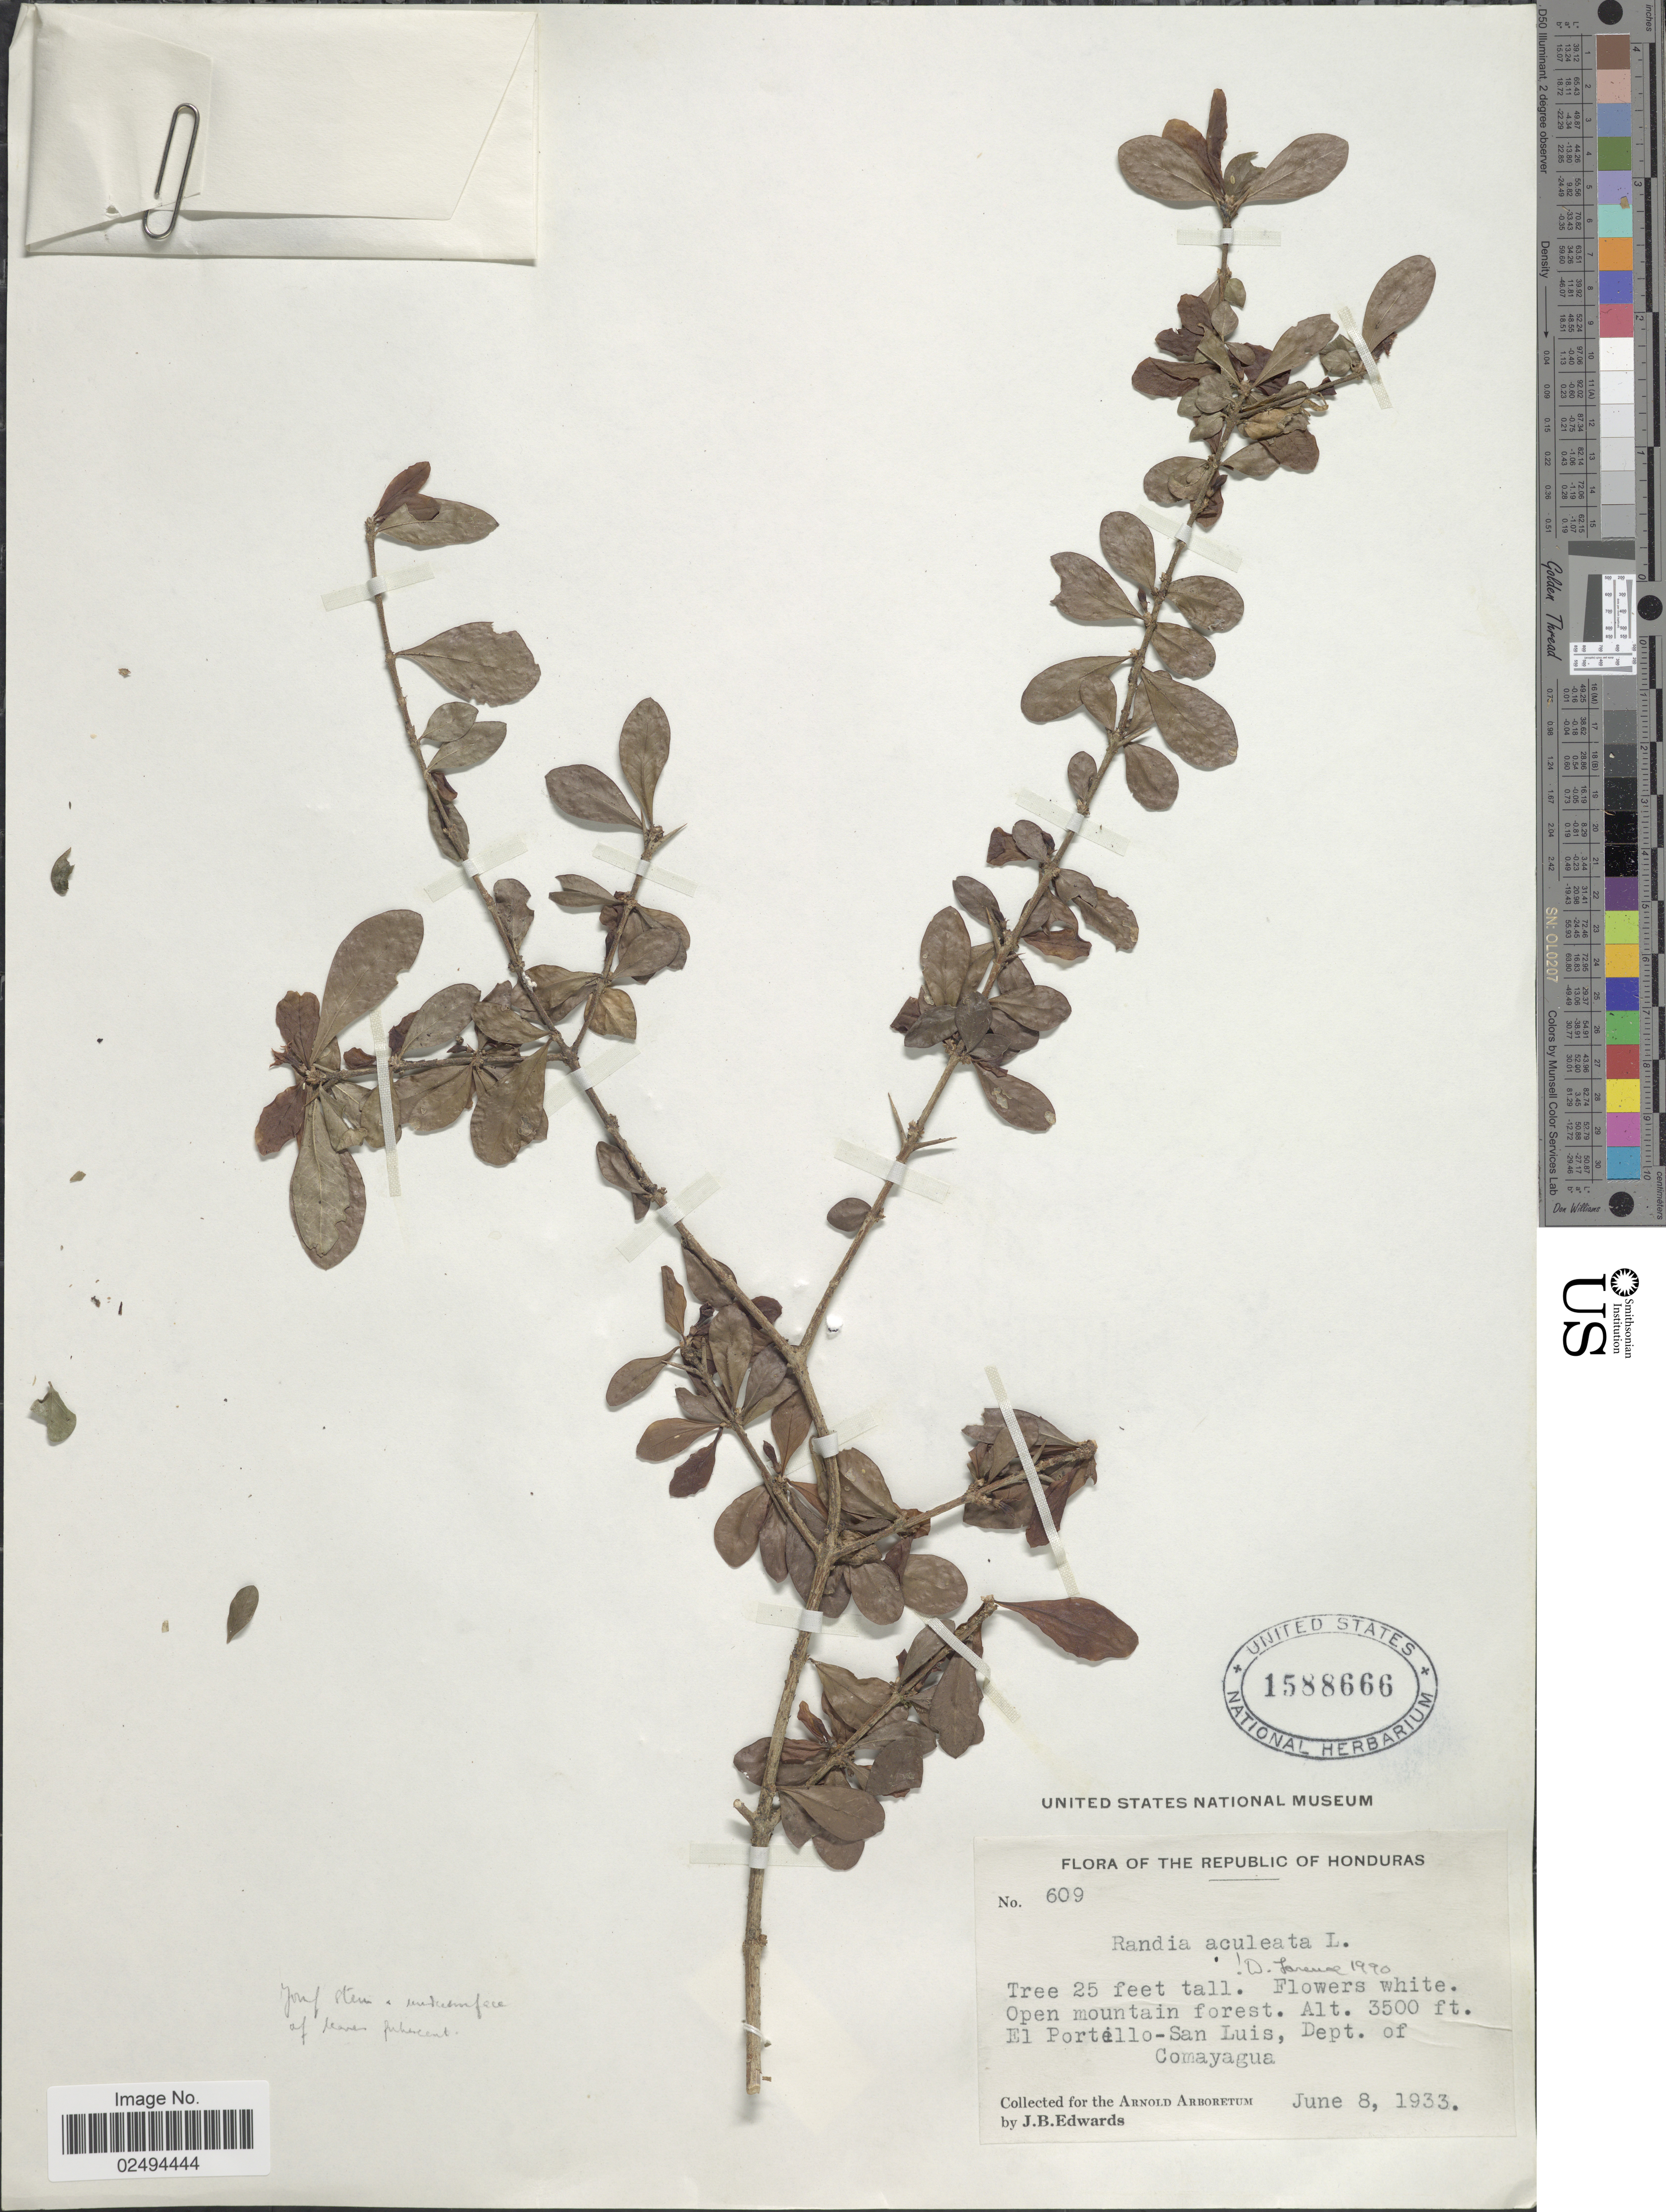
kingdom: Plantae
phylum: Tracheophyta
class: Magnoliopsida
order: Gentianales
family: Rubiaceae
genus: Randia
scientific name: Randia aculeata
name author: L.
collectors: J. B. Edwards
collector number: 609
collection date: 1933-06-08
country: Honduras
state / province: Comayagua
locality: Republic of Honduras. El Portillo- San Luis, Dept. of Comayagua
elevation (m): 1067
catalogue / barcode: US 1588666